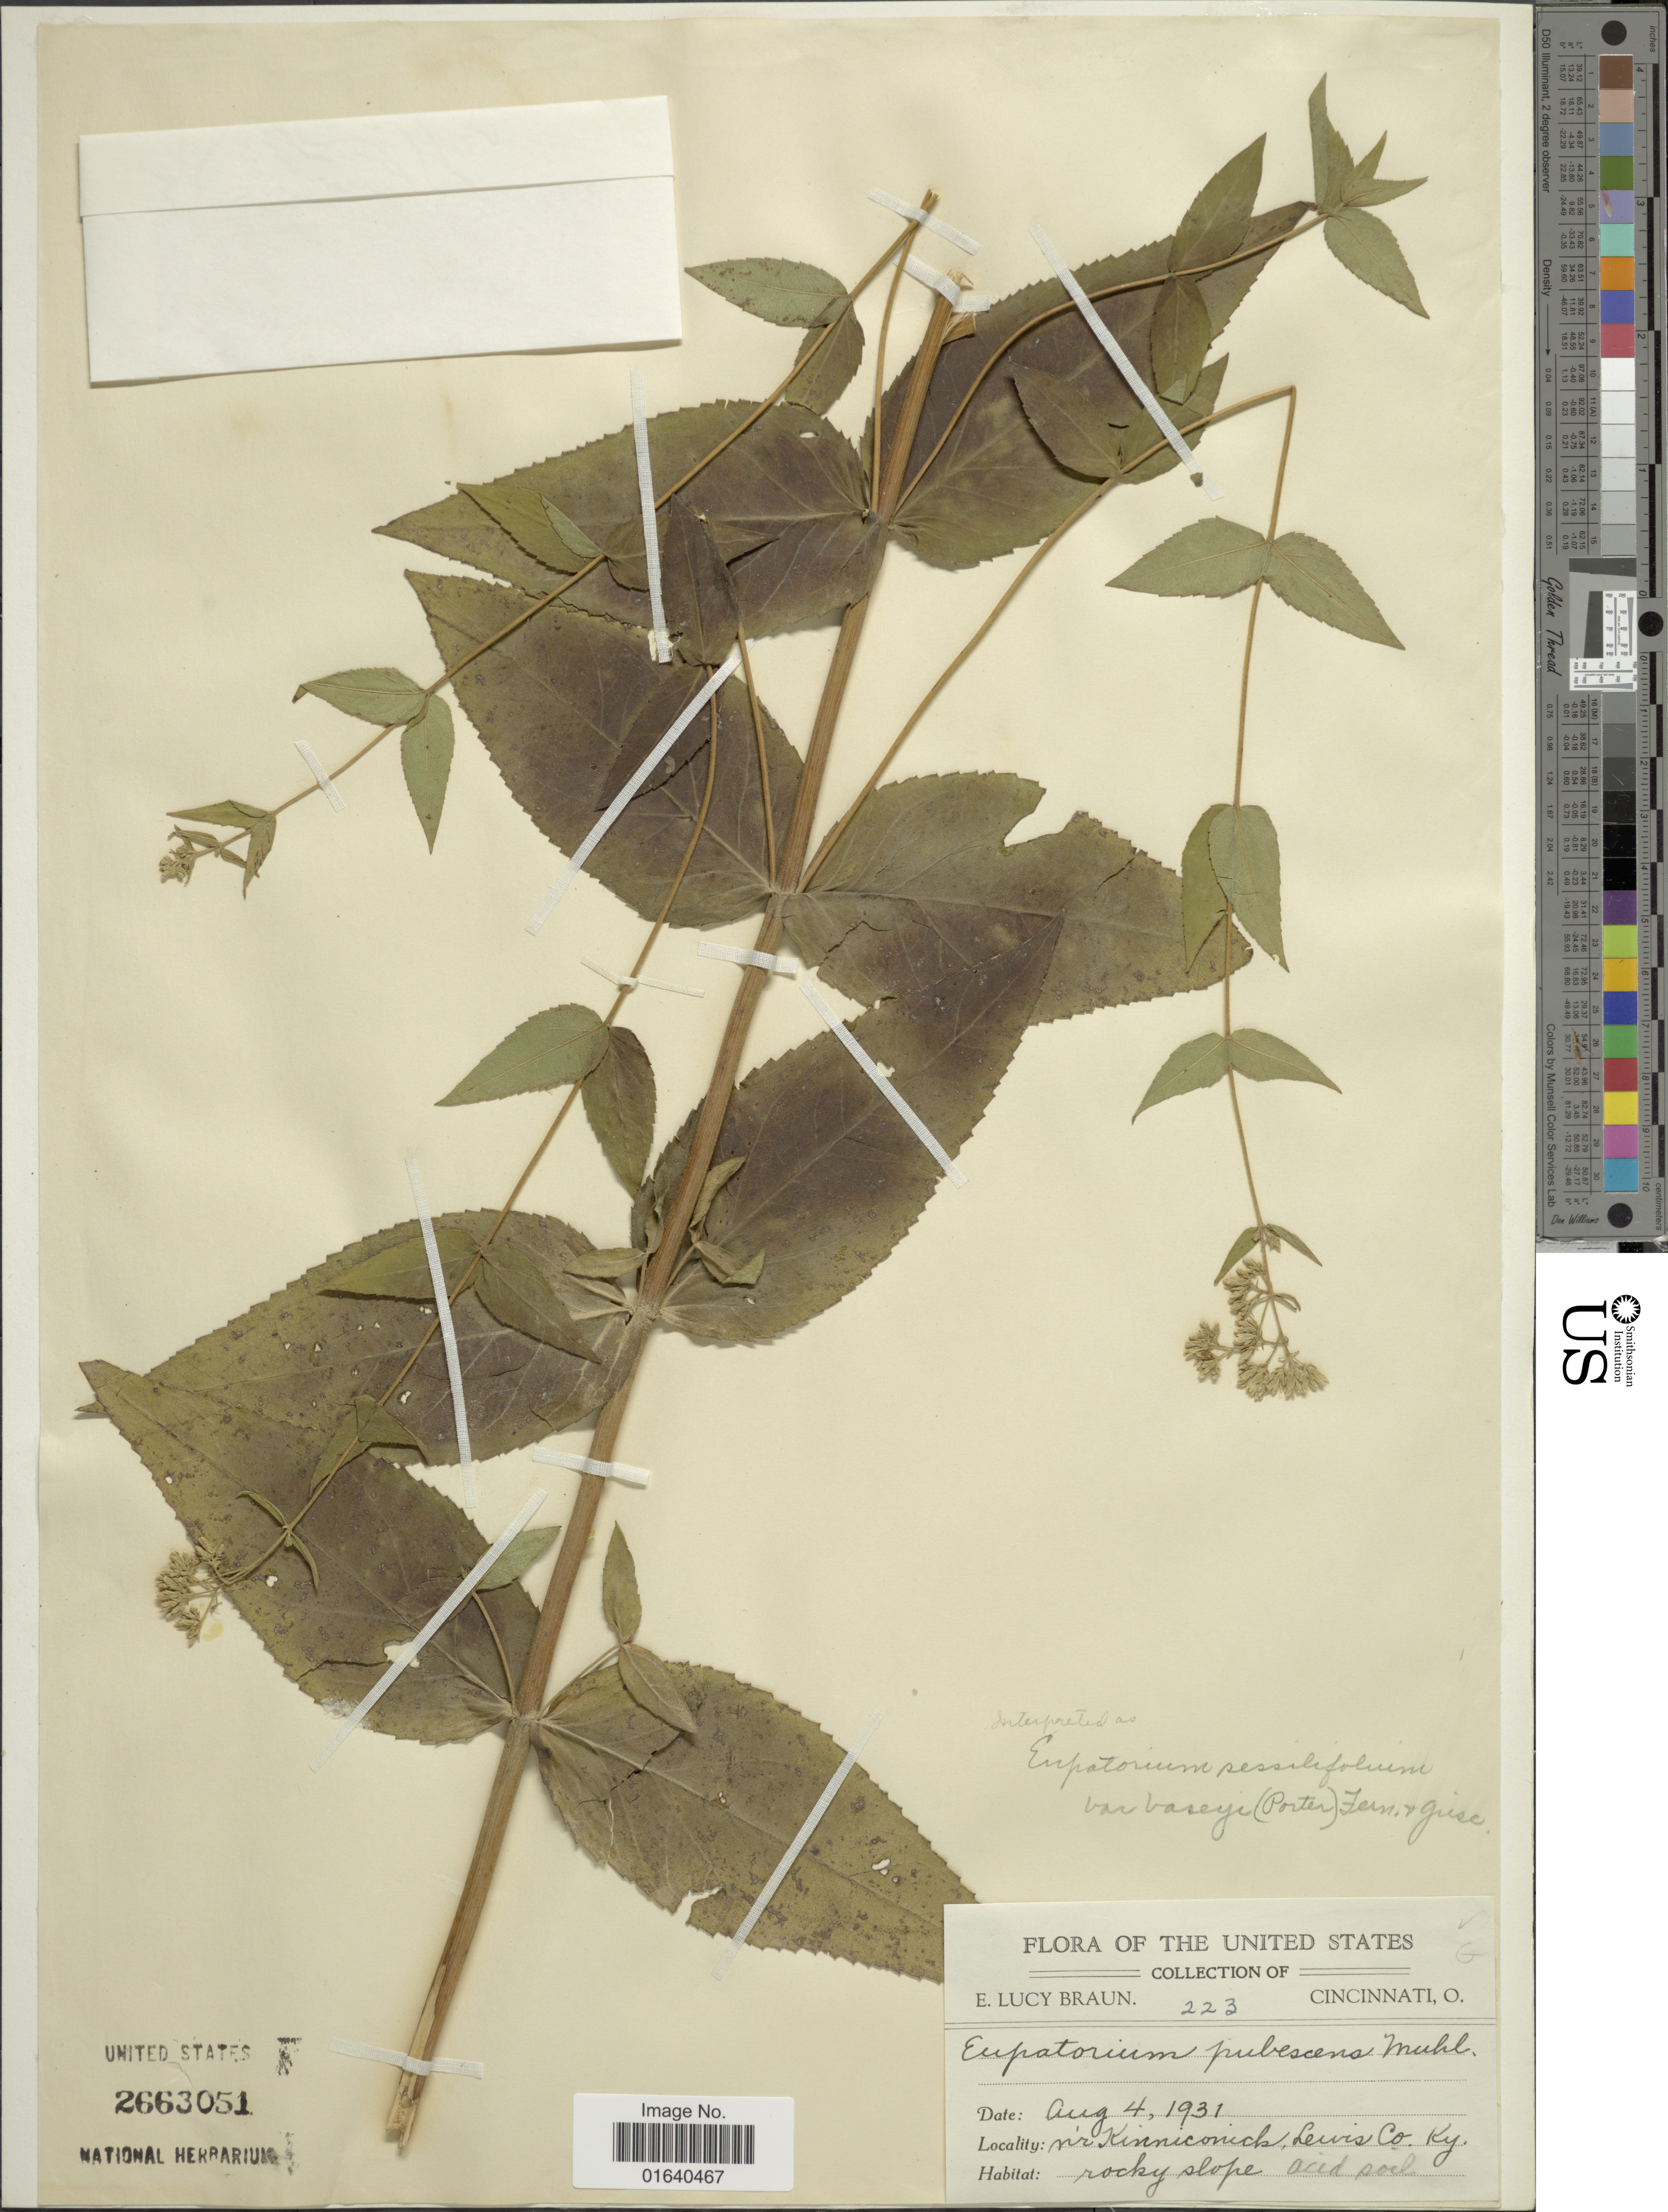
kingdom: Plantae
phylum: Tracheophyta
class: Magnoliopsida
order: Asterales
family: Asteraceae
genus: Eupatorium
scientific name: Eupatorium sessilifolium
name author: L.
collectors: E. L. Braun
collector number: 223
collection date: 1931-08-04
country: United States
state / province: Kentucky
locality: nr Kinniconick, Lewis Co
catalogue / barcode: US 2663051